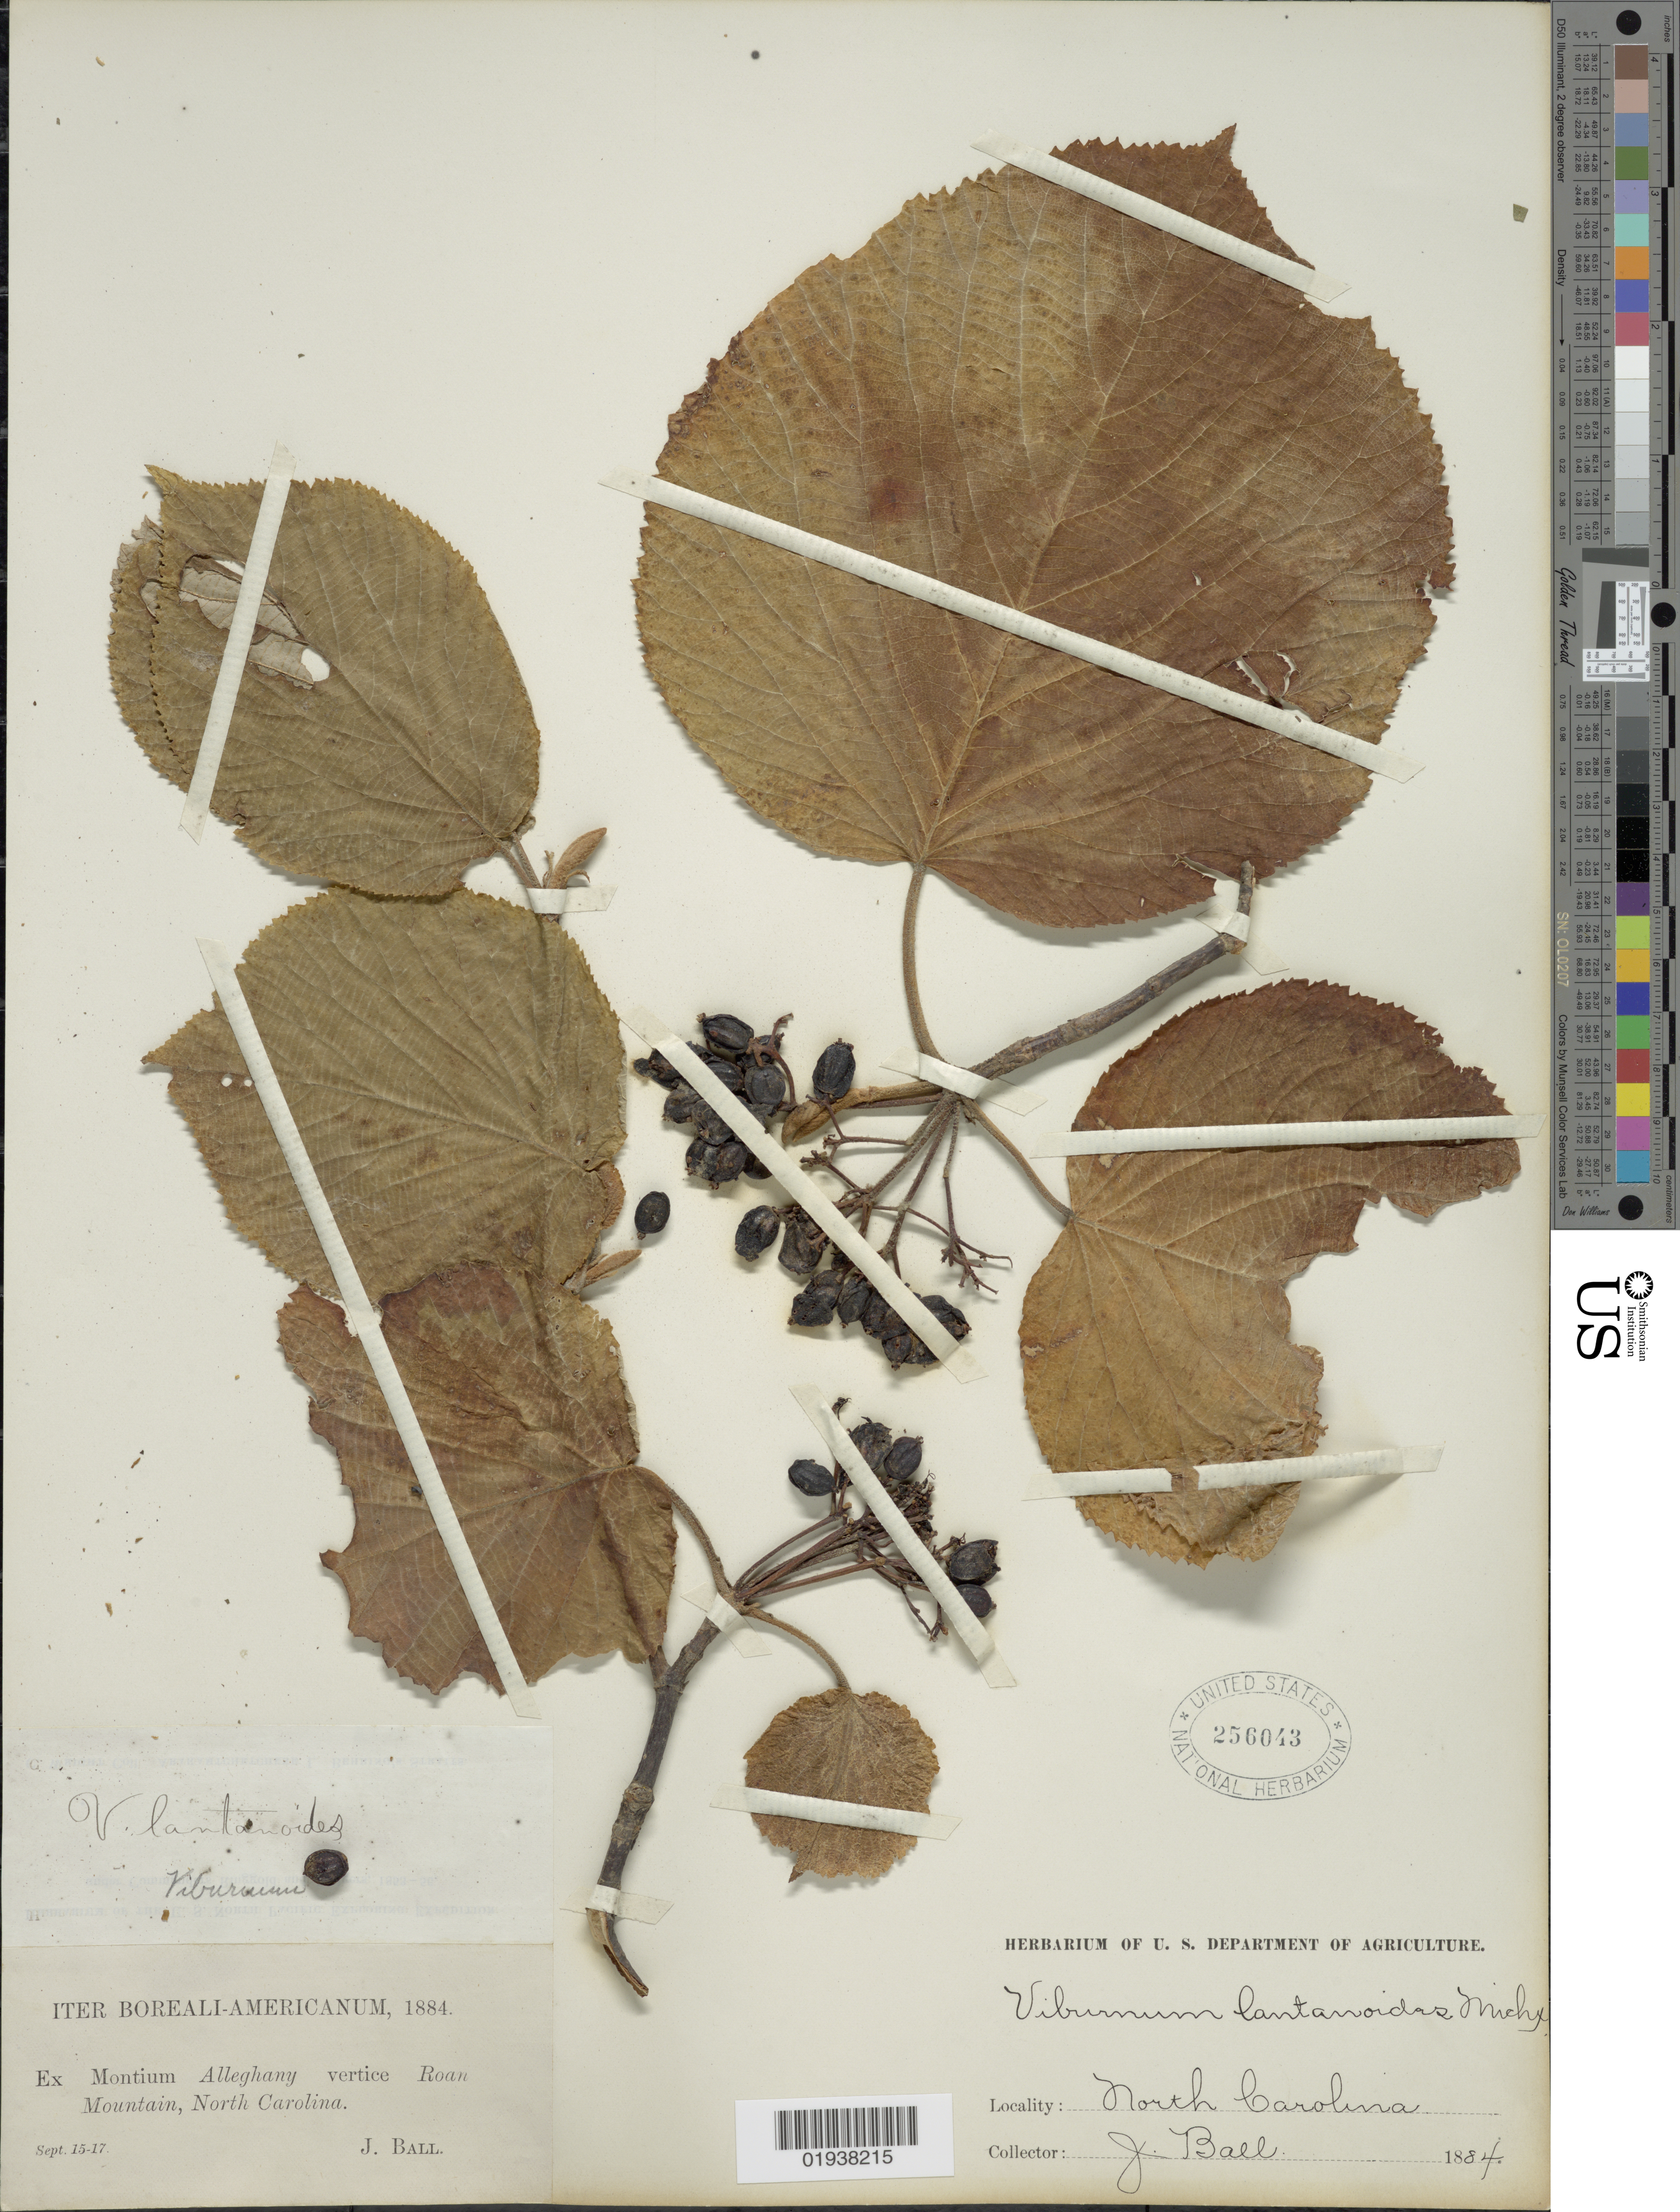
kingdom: Plantae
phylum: Tracheophyta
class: Magnoliopsida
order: Dipsacales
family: Viburnaceae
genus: Viburnum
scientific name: Viburnum alnifolium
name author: Marshall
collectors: J. Ball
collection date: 1884-09-15/1884-09-17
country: United States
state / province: North Carolina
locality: Ex Montium Alleghany vertice Roan Mountain.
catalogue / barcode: US 256043